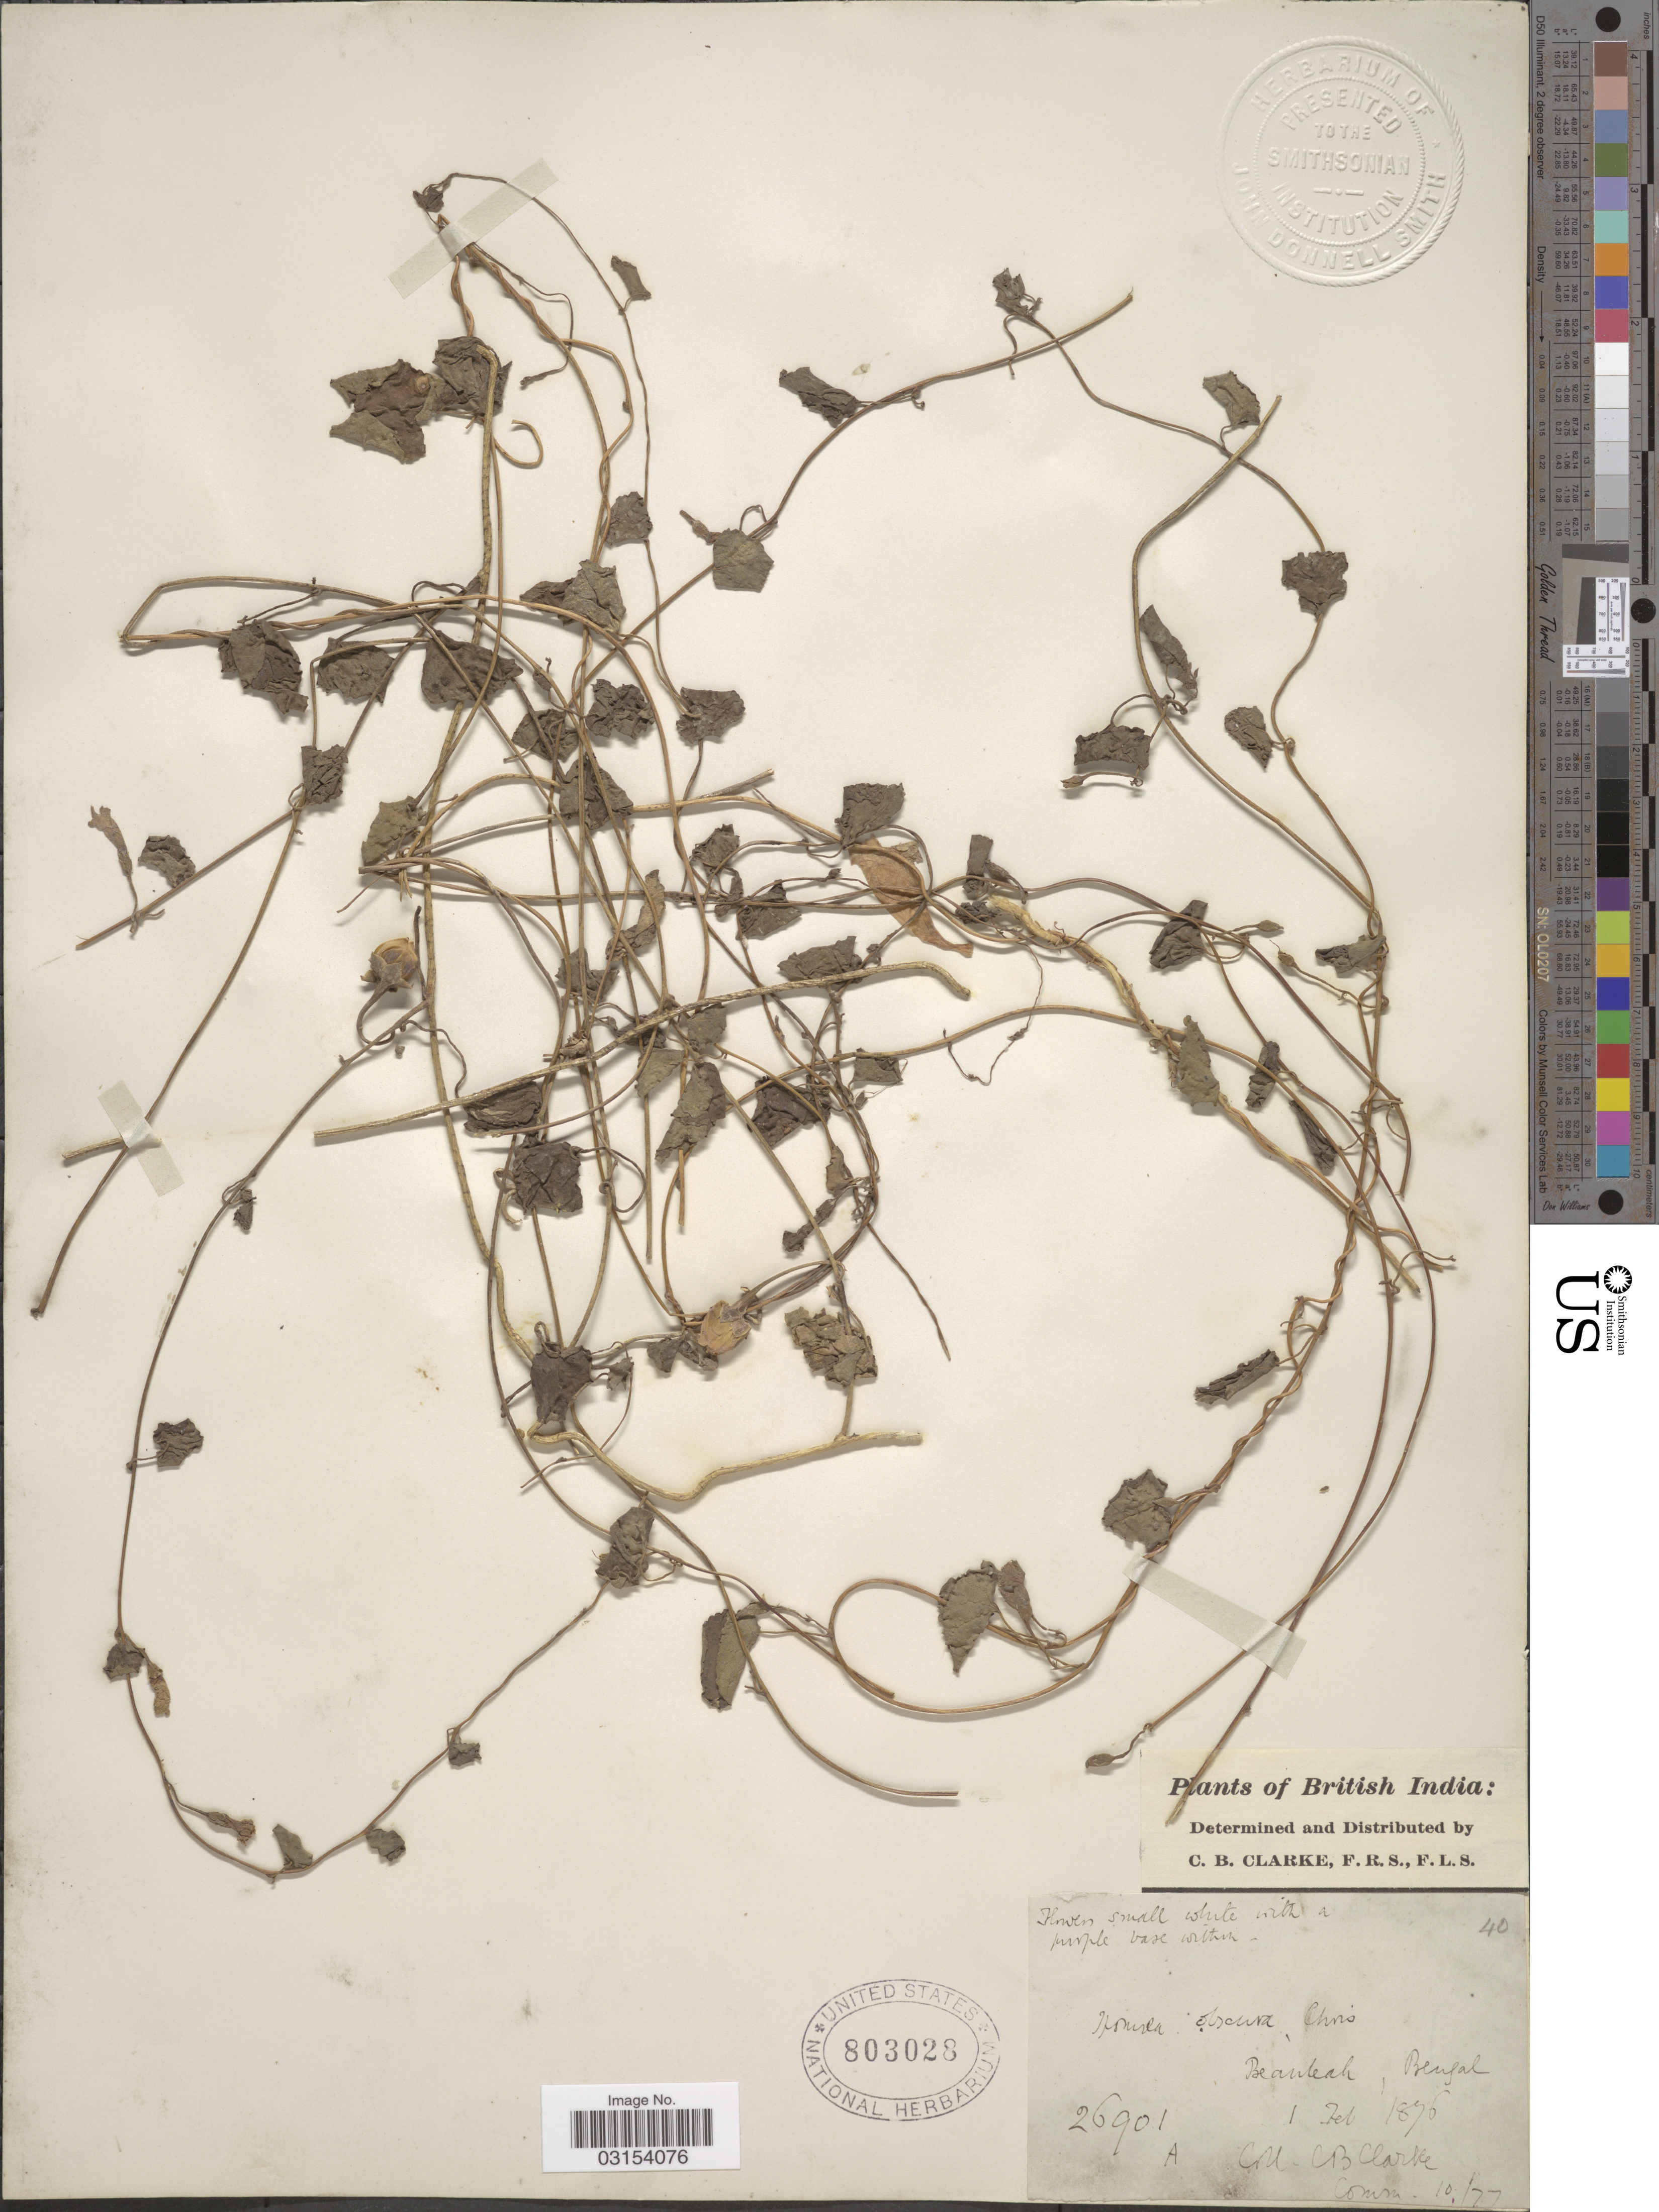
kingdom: Plantae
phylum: Tracheophyta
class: Magnoliopsida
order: Solanales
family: Convolvulaceae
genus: Ipomoea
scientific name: Ipomoea obscura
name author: (L.) Ker Gawl.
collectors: C. B. Clarke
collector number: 26901A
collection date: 1876-02-01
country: India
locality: British India, Beauteah [interpreted], Bengal.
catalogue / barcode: US 803028